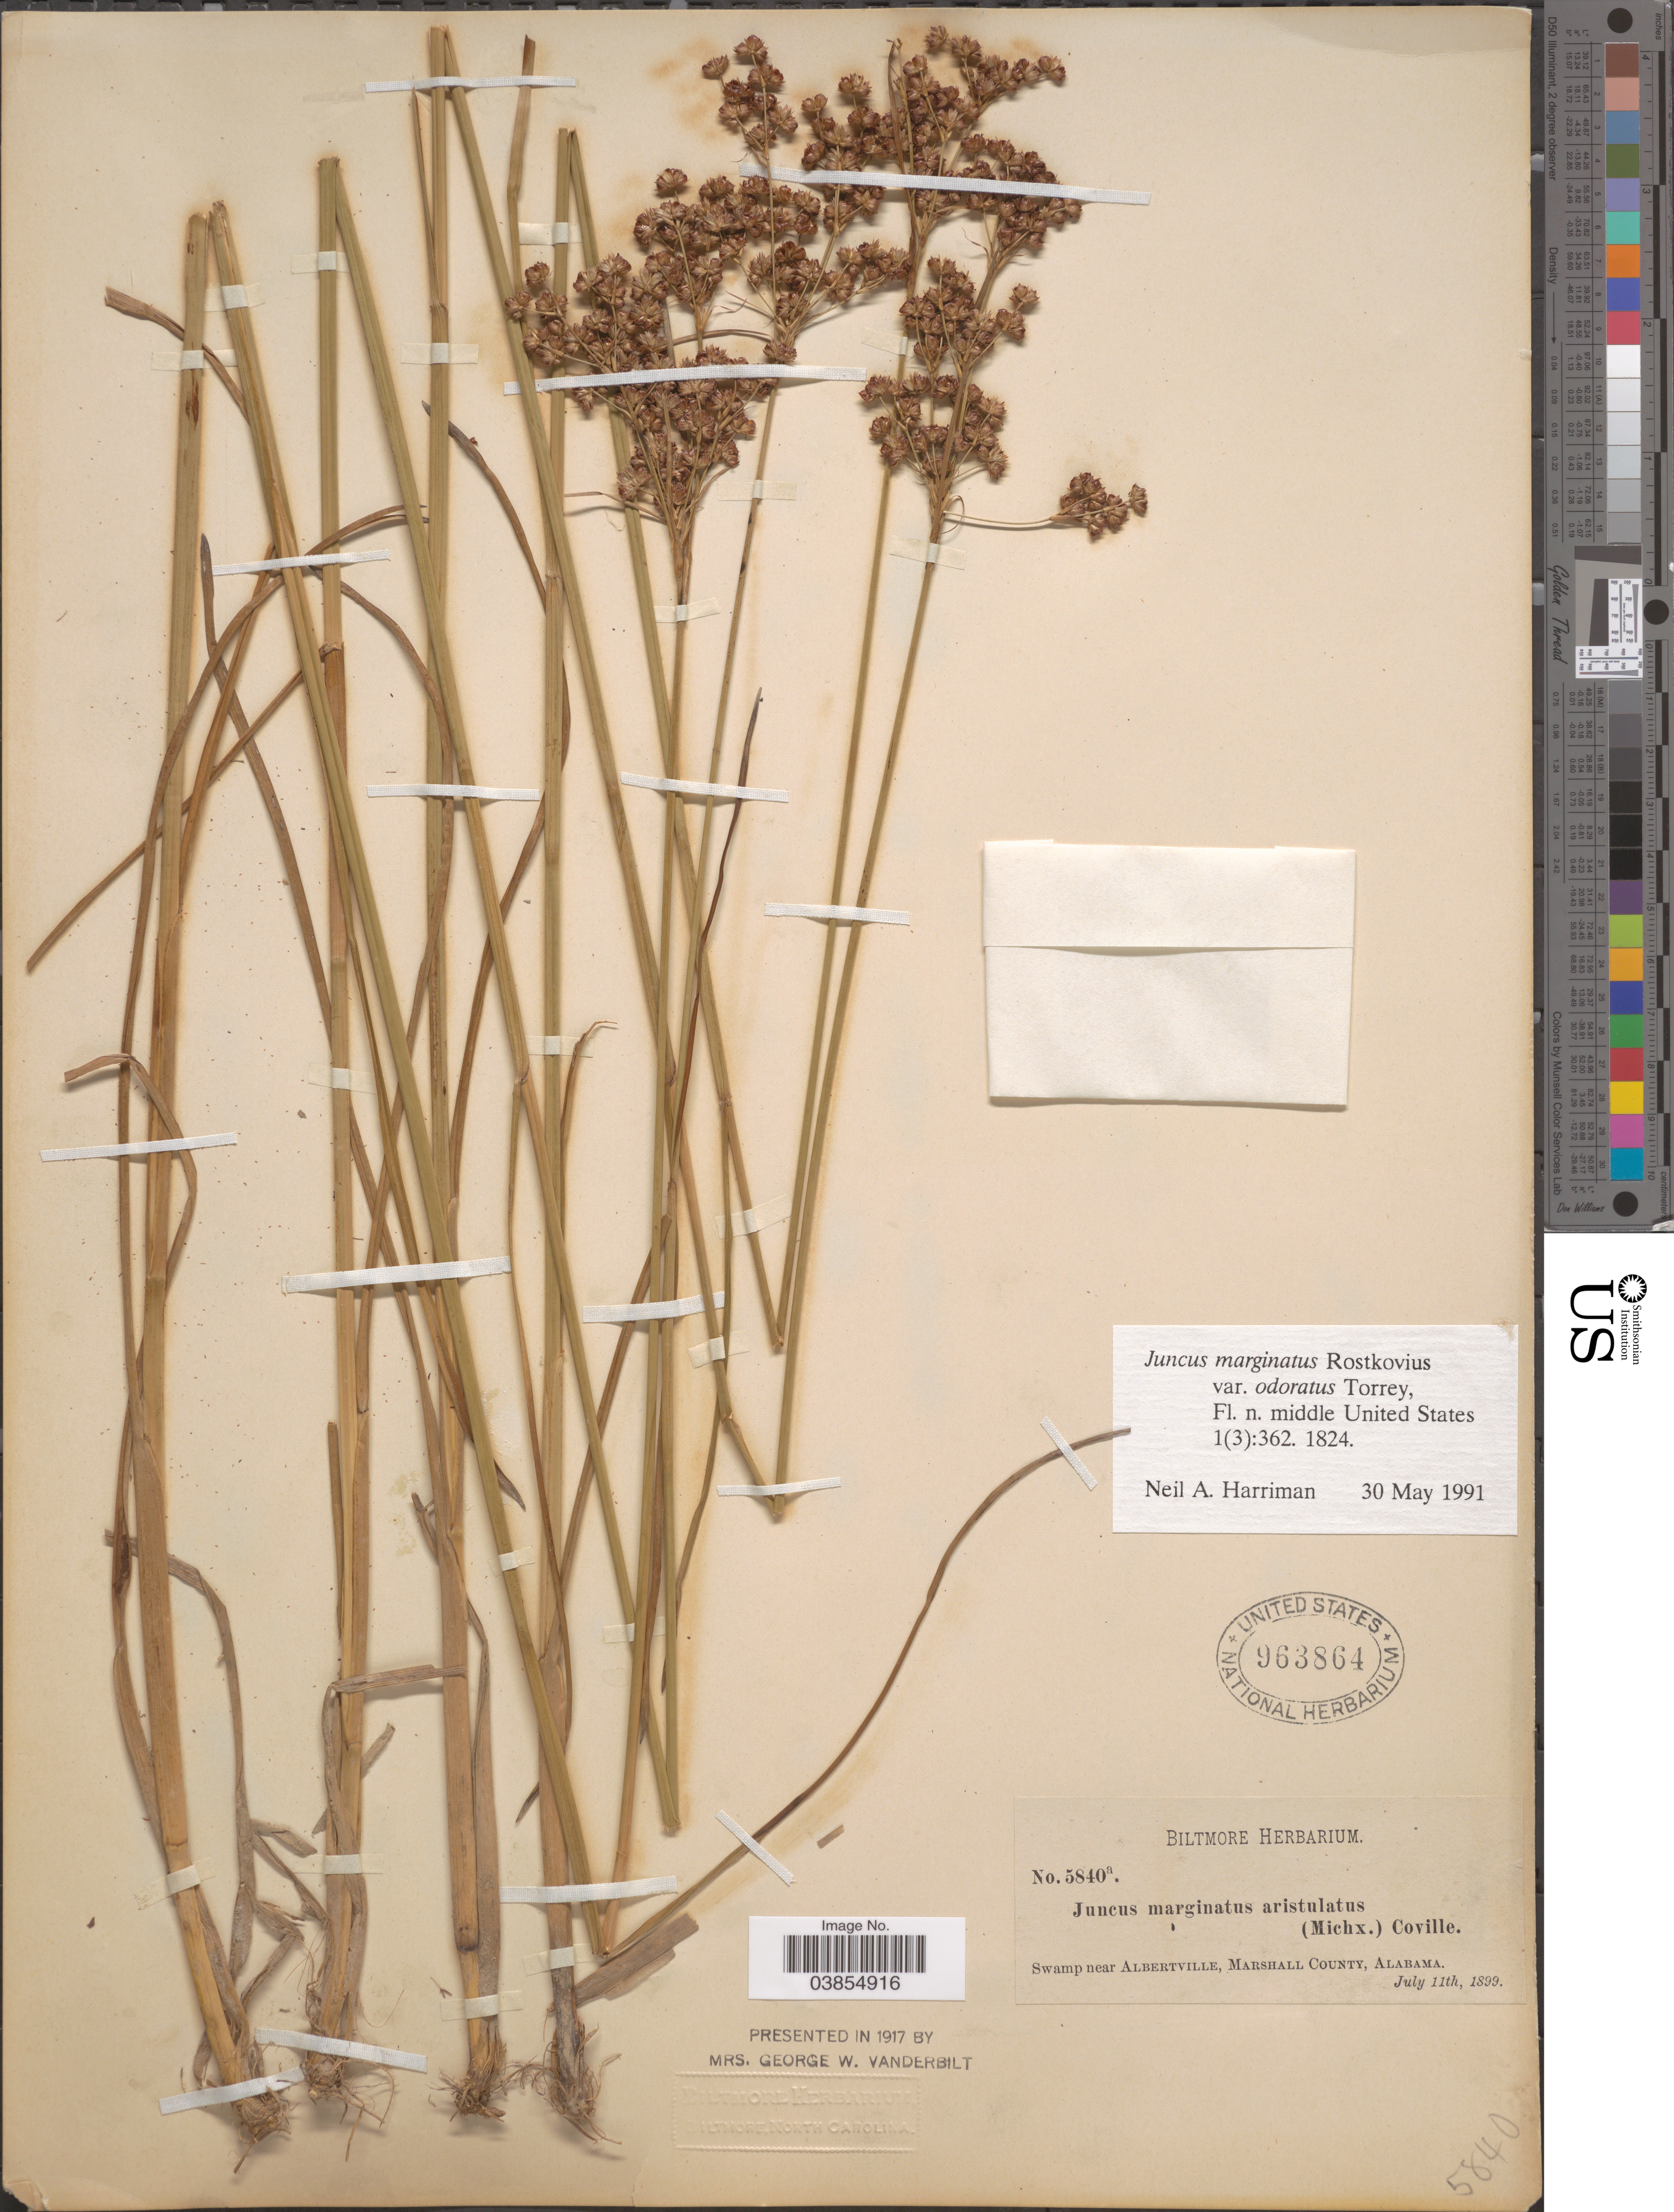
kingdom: Plantae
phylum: Tracheophyta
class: Liliopsida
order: Poales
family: Juncaceae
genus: Juncus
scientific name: Juncus marginatus var. odoratus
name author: Torr.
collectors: ex herb. Biltmore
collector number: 5840a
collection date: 1899-07-11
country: United States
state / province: Alabama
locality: Swamp near Albertville, Marshall County.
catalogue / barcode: US 963864